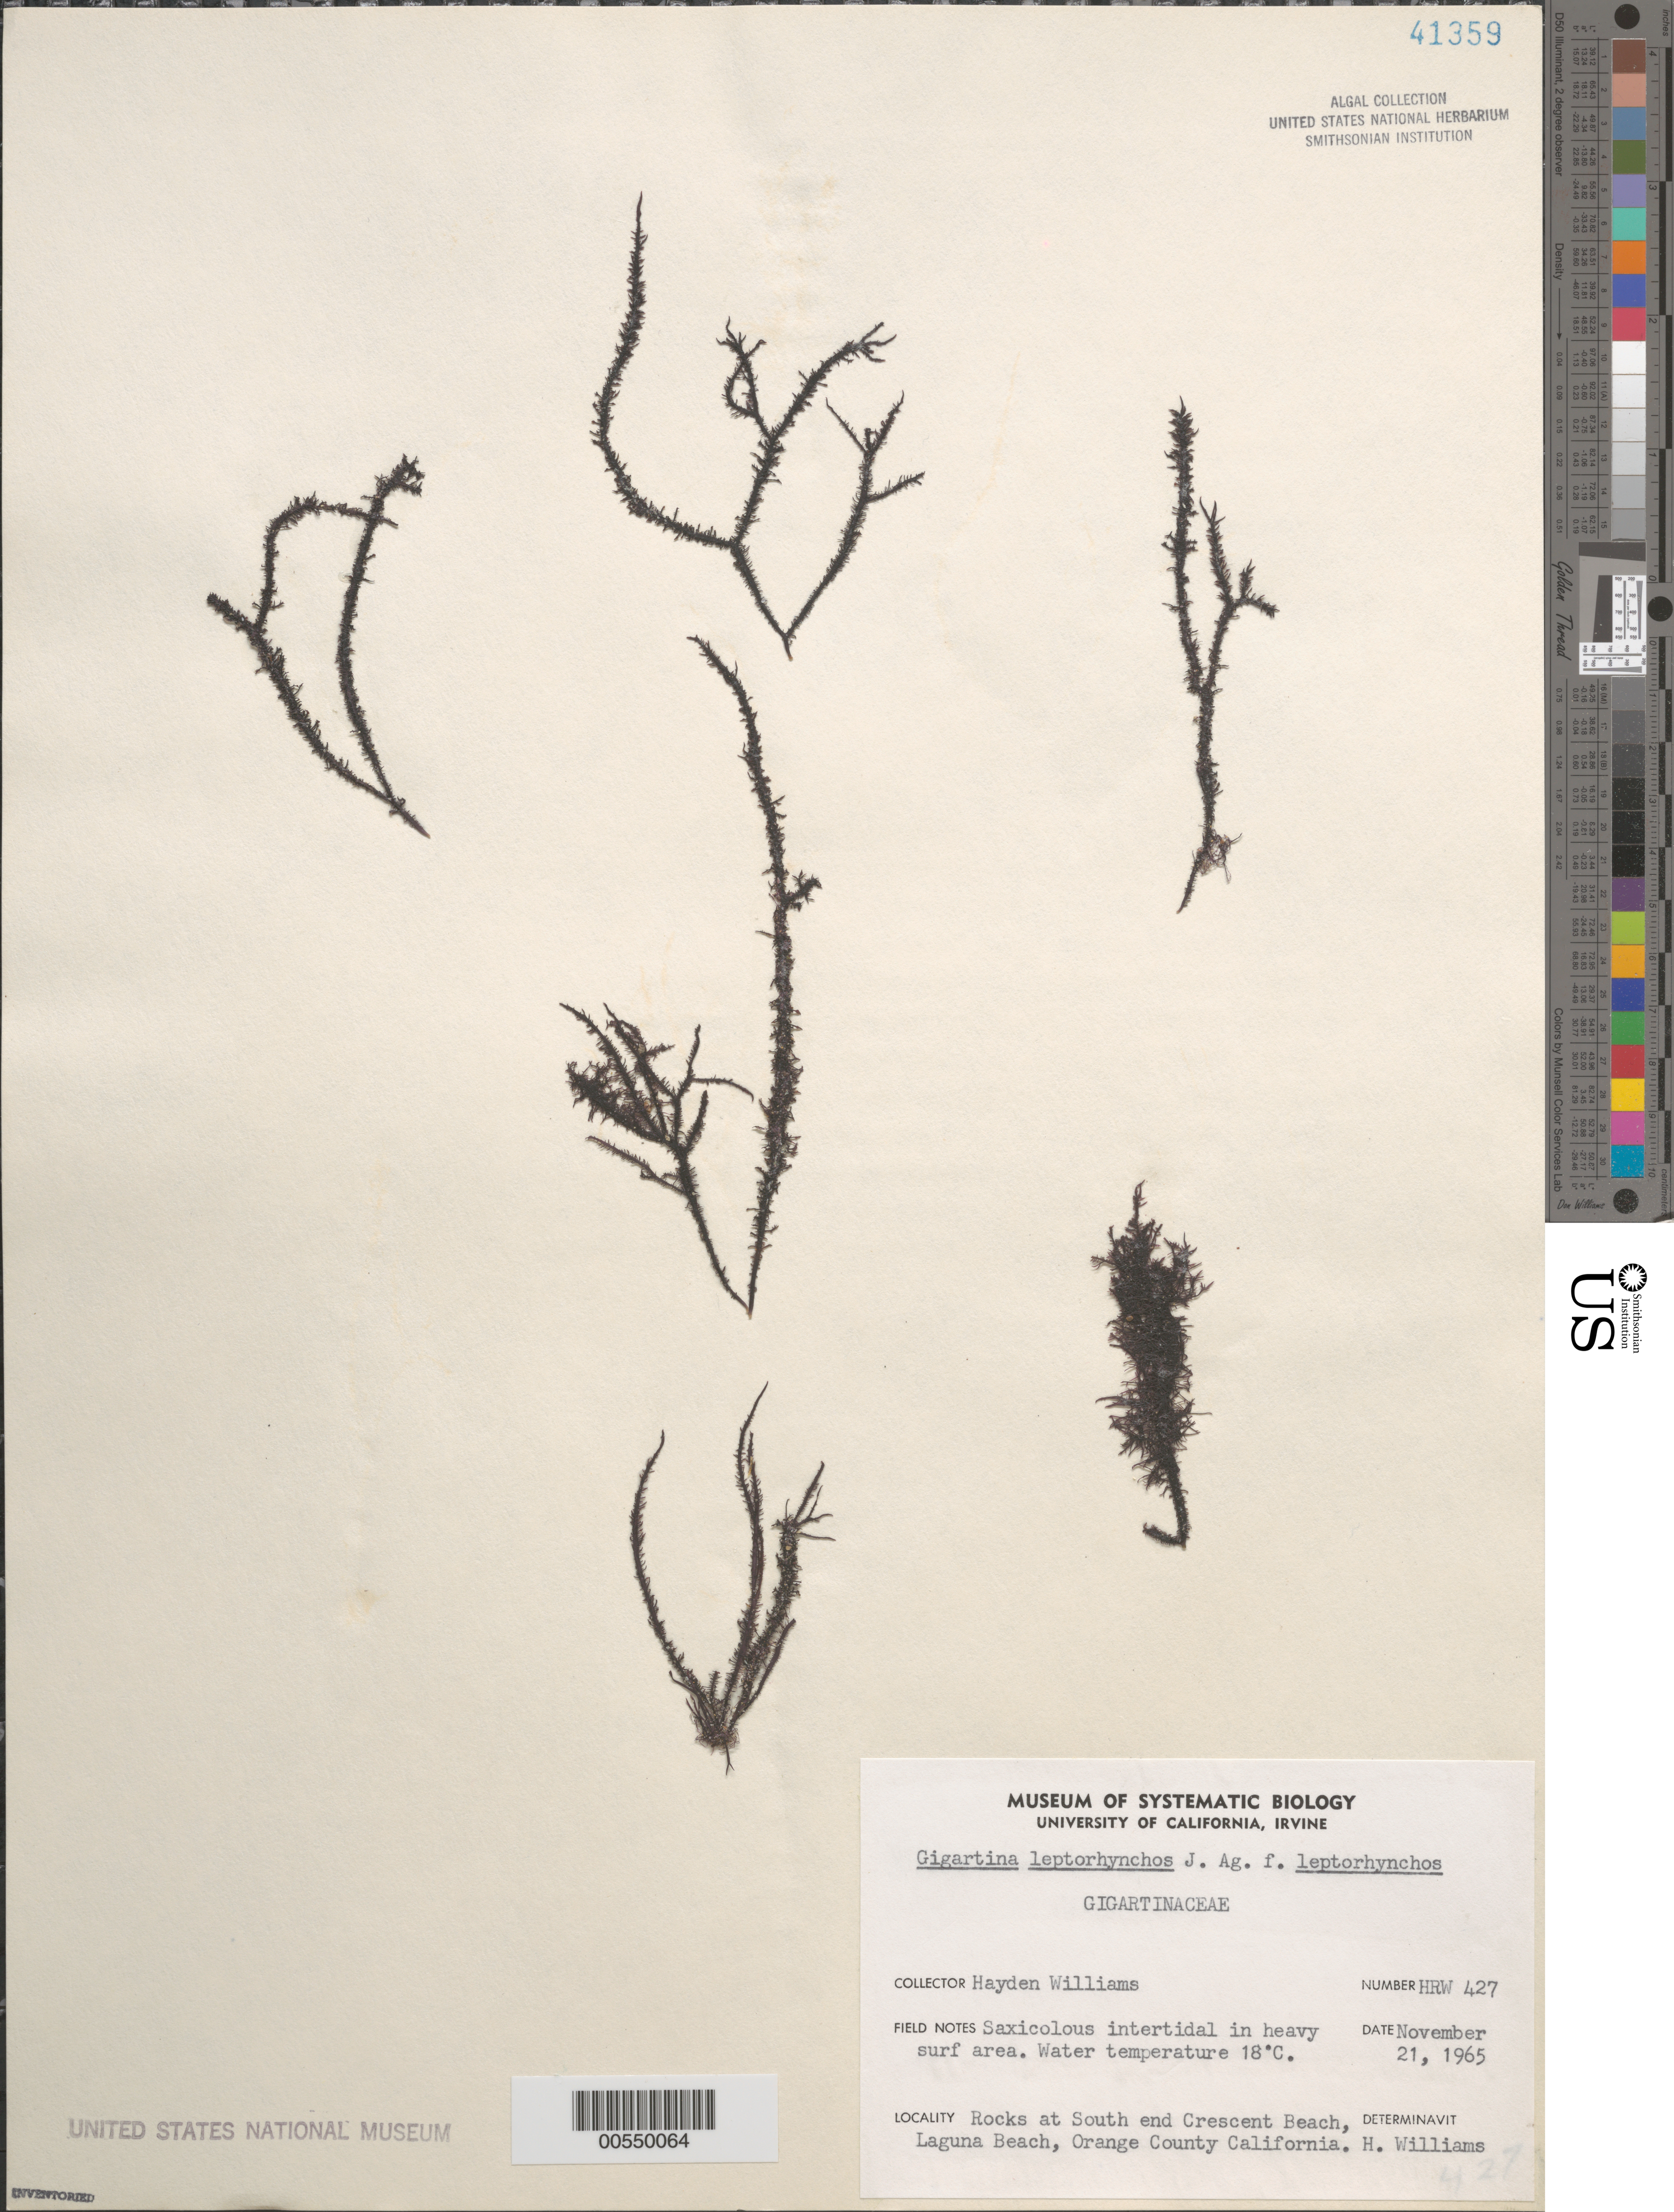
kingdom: Plantae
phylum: Rhodophyta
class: Florideophyceae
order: Gigartinales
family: Gigartinaceae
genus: Mazzaella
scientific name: Mazzaella leptorhynchos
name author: (J. Agardh) Leister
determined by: Algae name updating Project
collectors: H. R. Williams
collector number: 427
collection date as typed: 21 Nov 1965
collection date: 1965-11-21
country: United States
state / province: California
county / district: Orange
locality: Crescent Beach, Laguna Beach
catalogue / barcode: US 41359